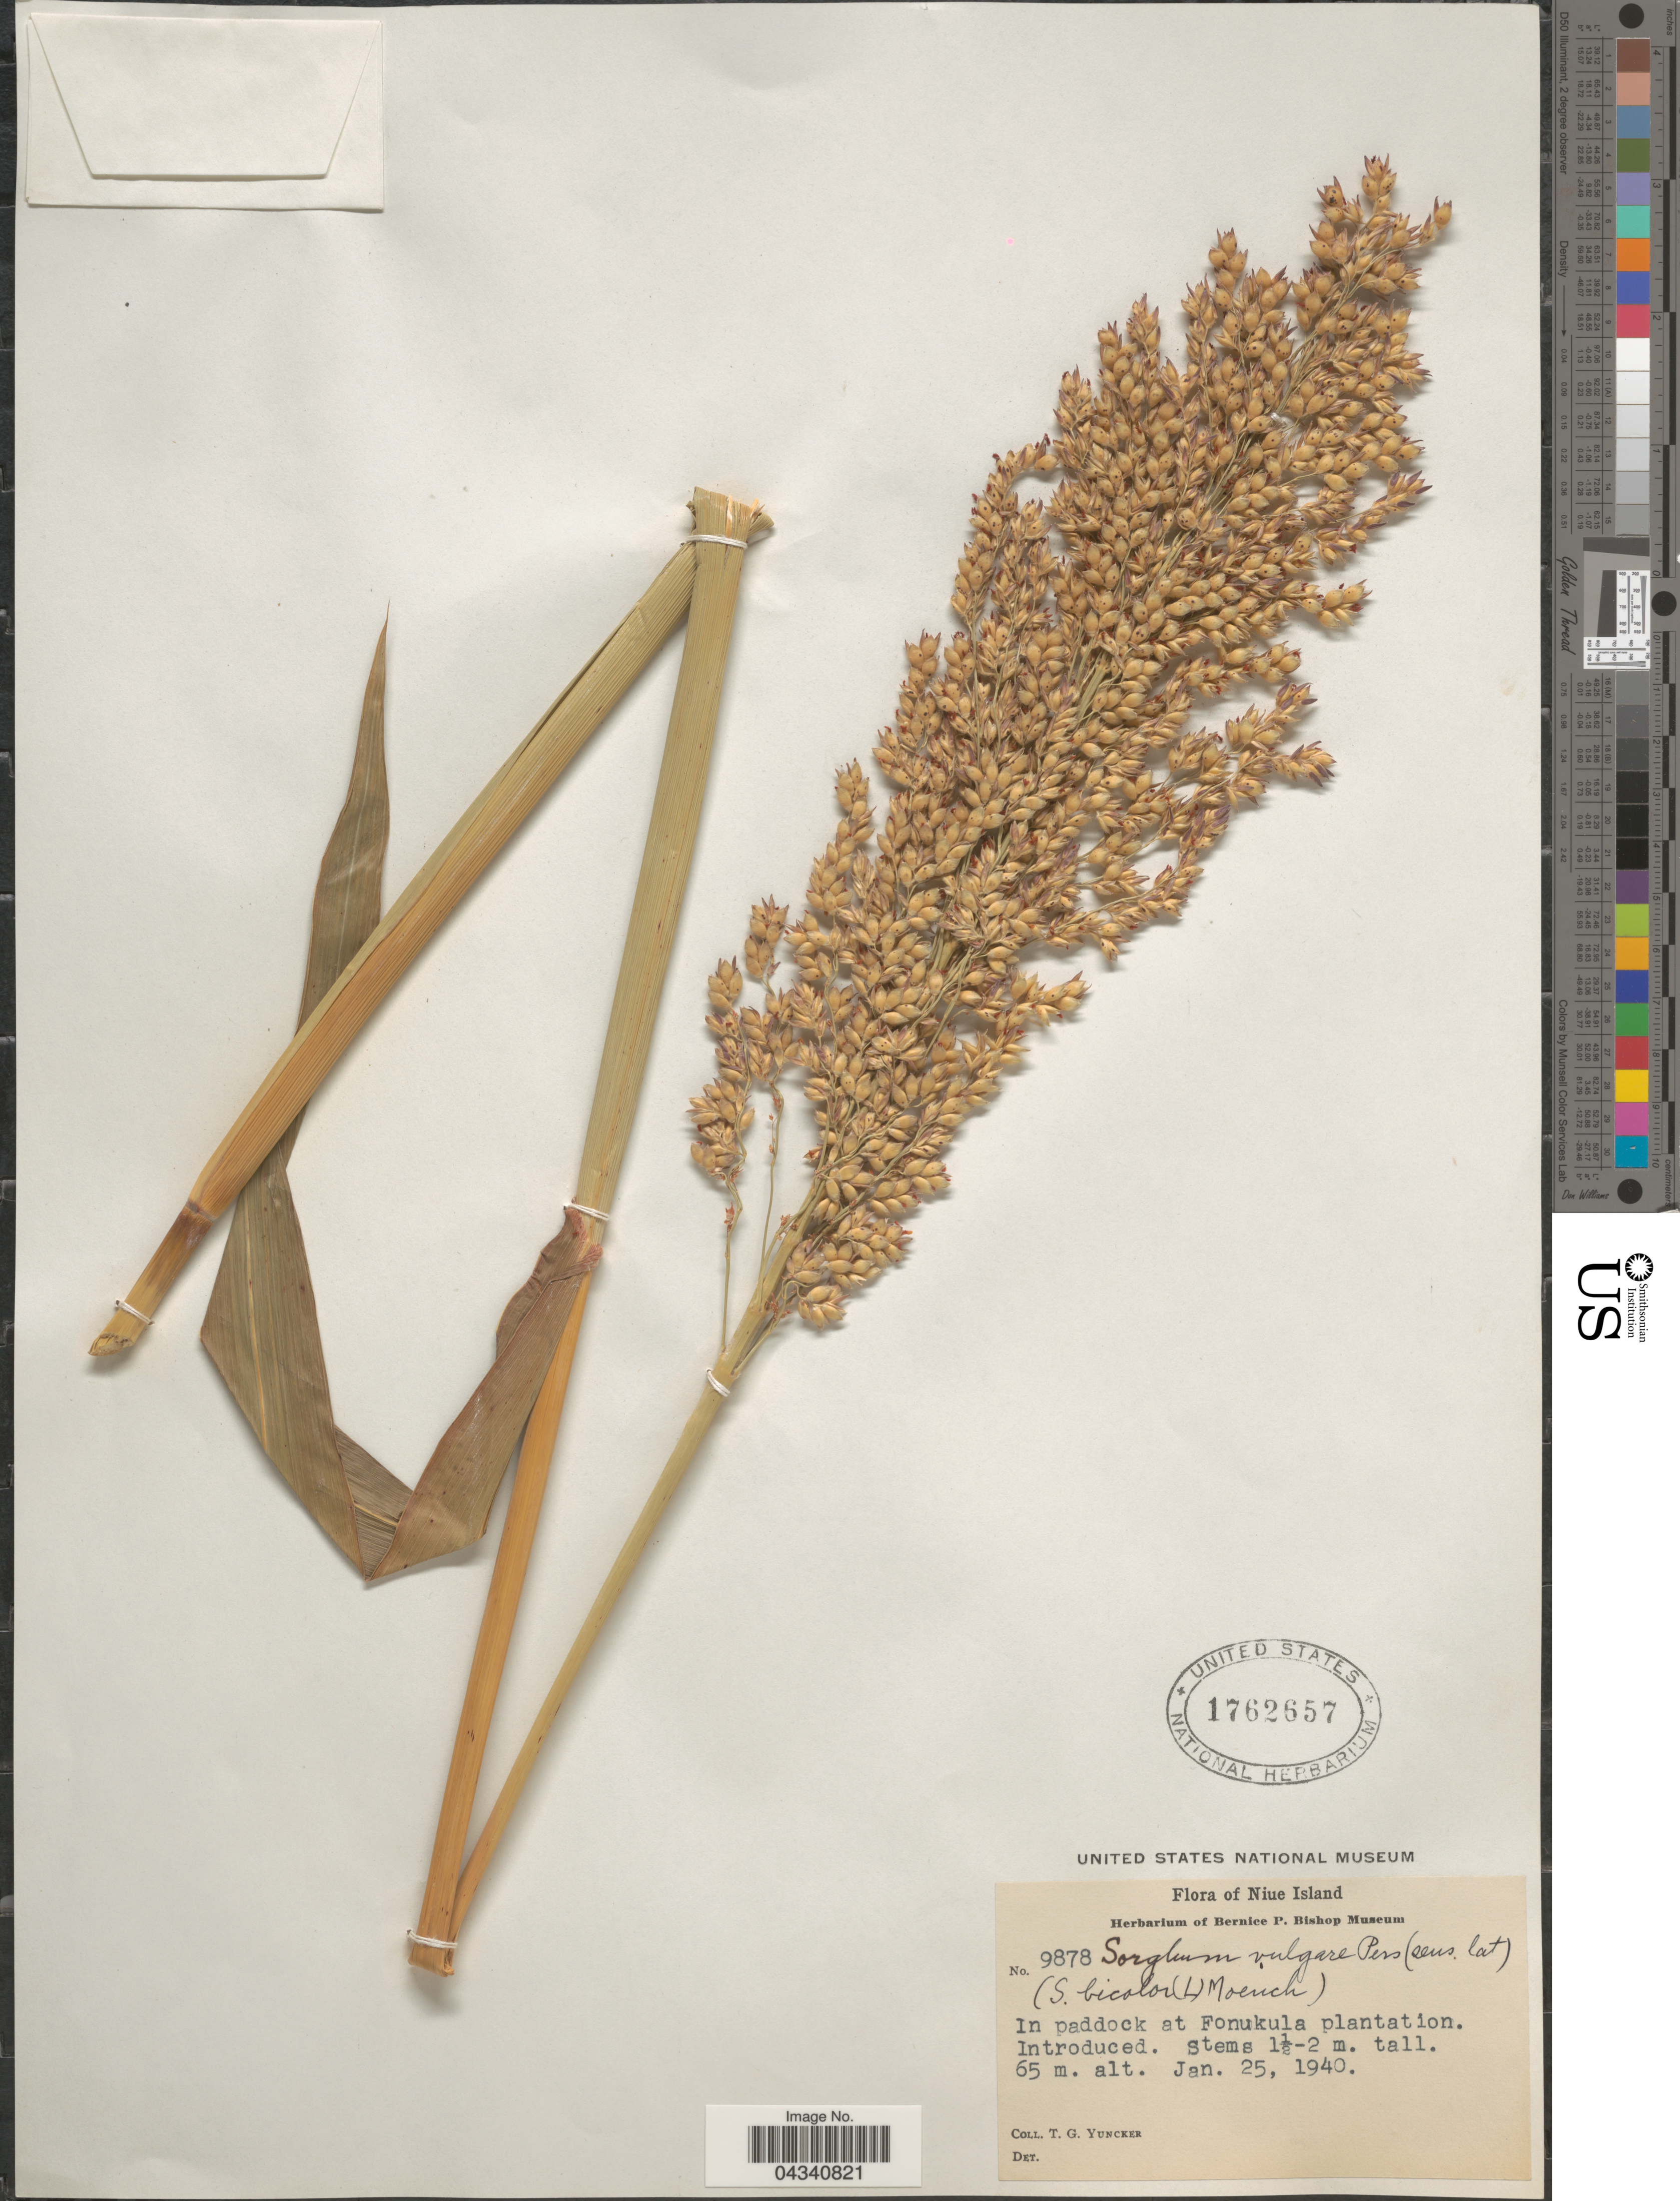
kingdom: Plantae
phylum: Tracheophyta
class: Liliopsida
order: Poales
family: Poaceae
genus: Sorghum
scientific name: Sorghum sp.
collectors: T. G. Yuncker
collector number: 9878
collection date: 1940-01-25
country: Niue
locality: Niue Island. In paddock at Fonukula plantation.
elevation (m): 65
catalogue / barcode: US 1762657